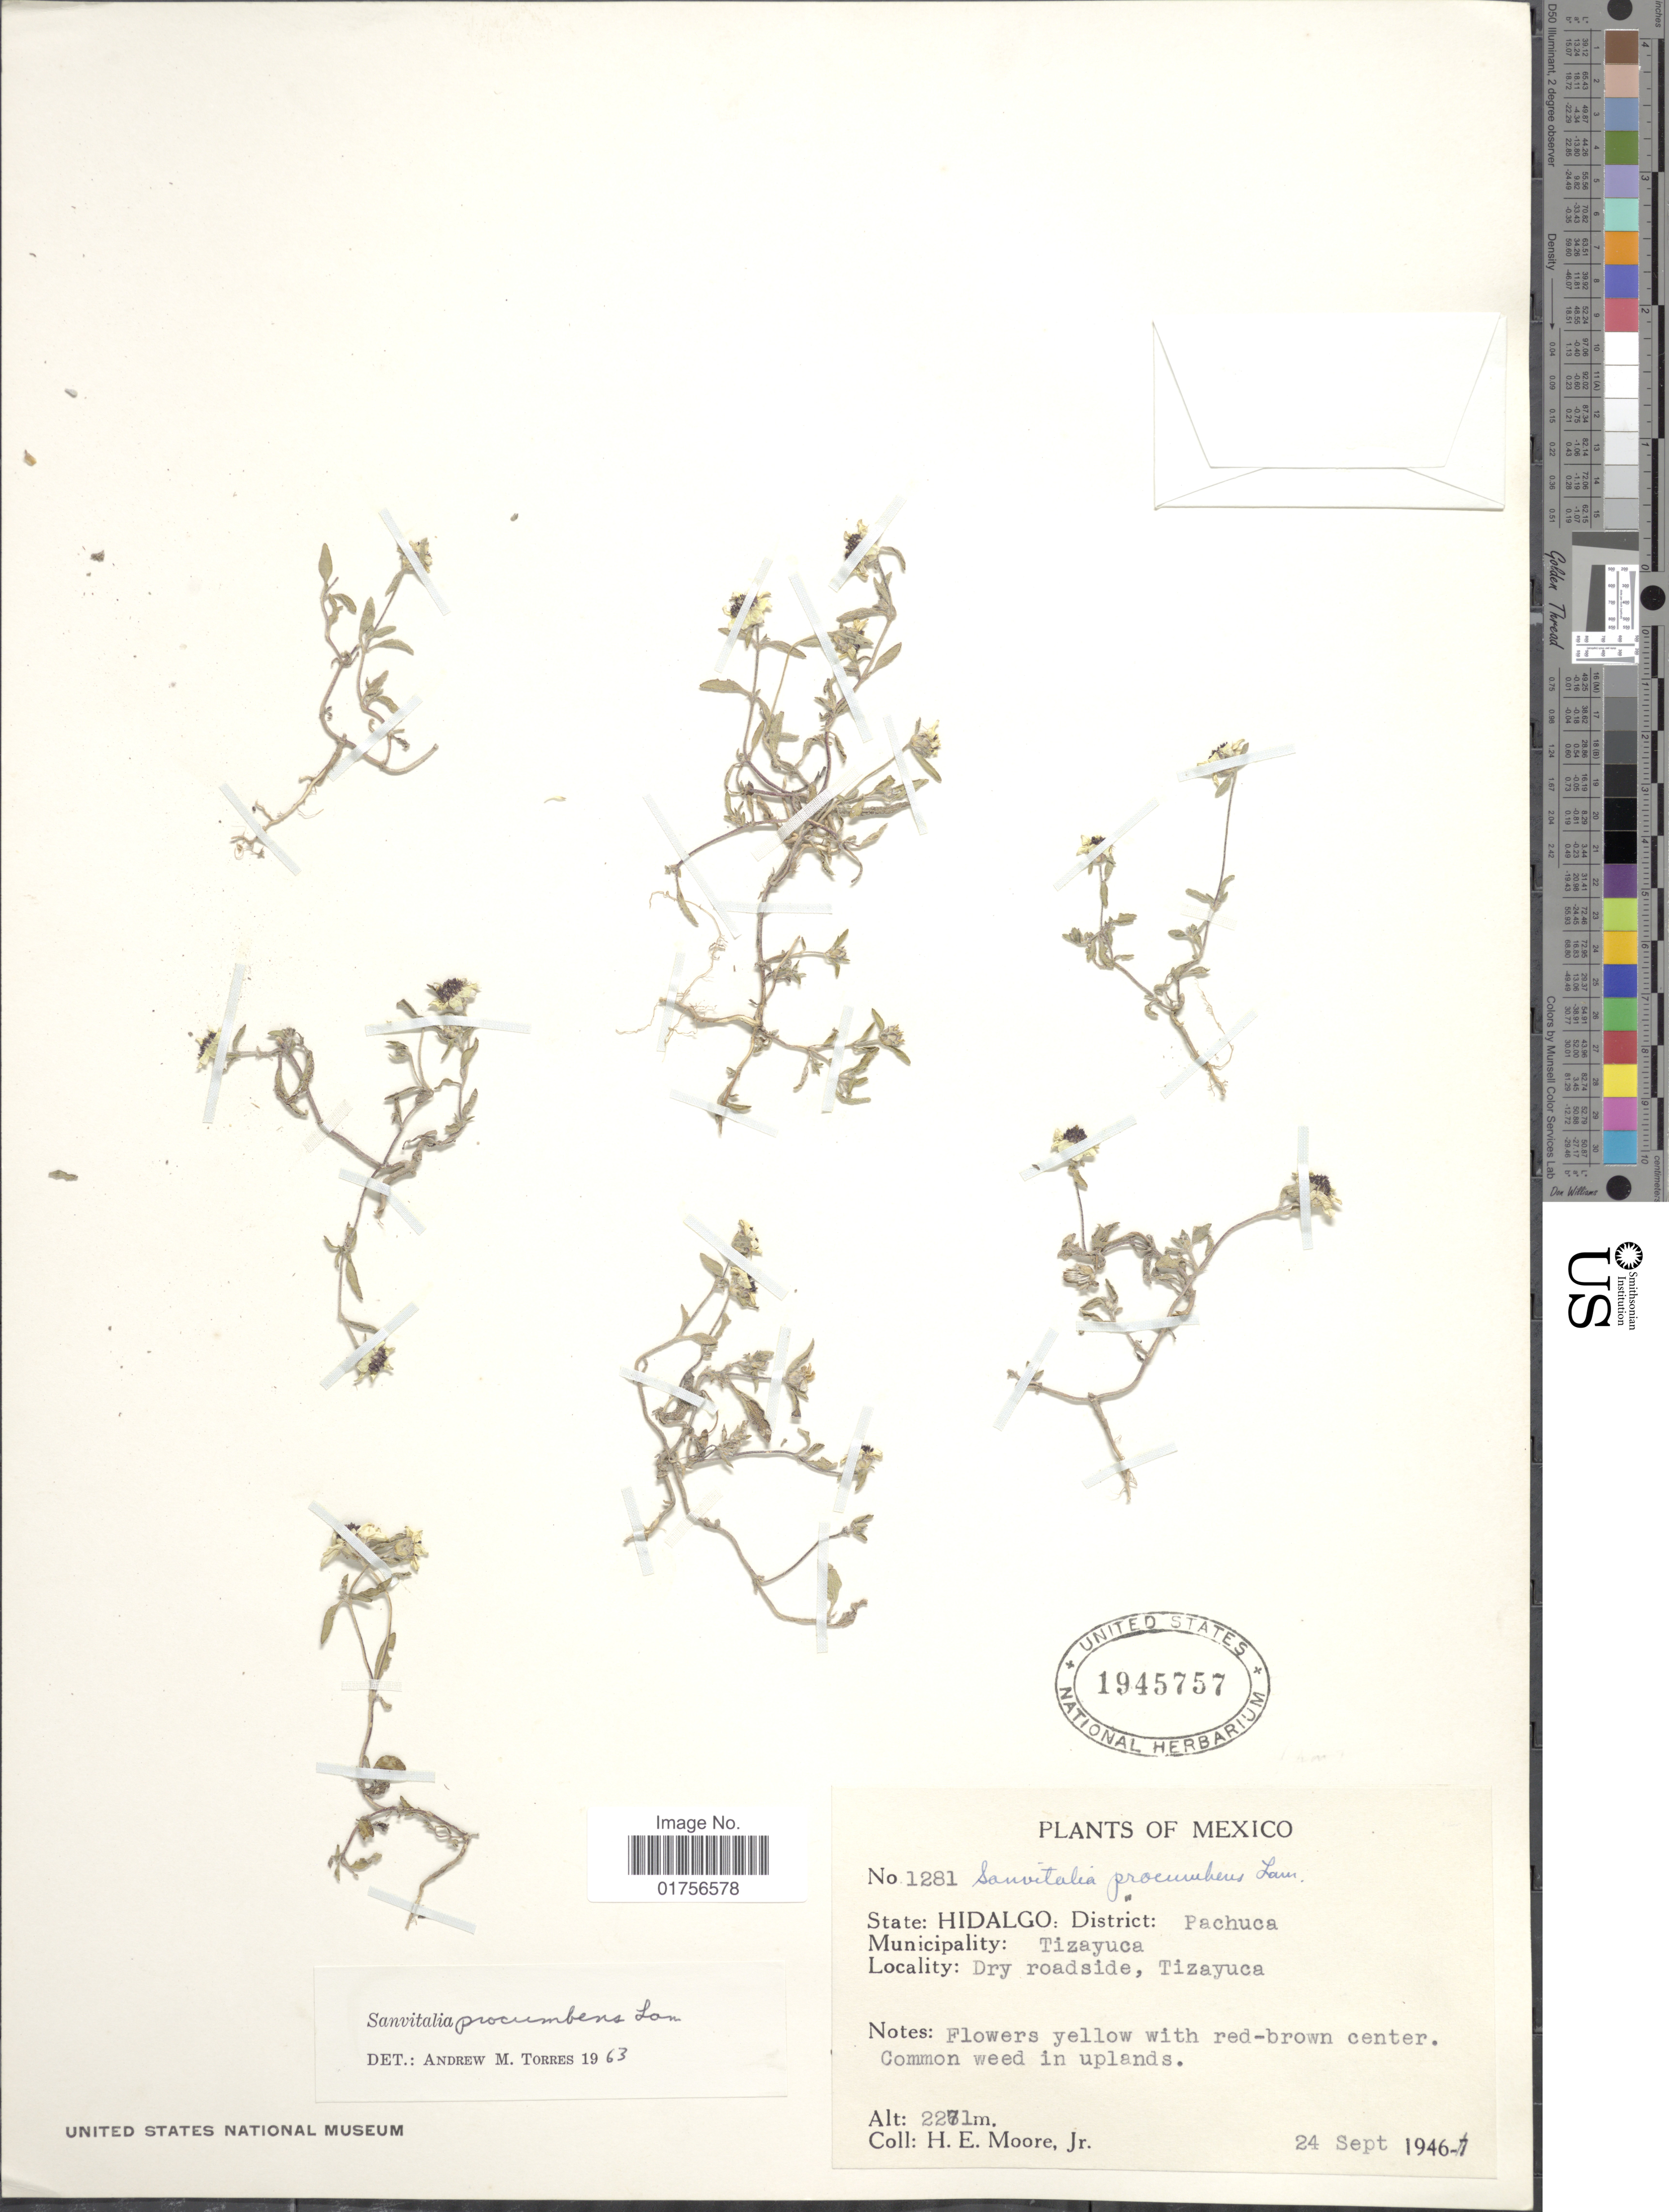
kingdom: Plantae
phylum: Tracheophyta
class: Magnoliopsida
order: Asterales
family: Asteraceae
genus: Sanvitalia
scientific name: Sanvitalia procumbens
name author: Lam.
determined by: Skibicki, Samuel V.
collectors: H. Moore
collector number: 1281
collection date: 1946-09-24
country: Mexico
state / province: Hidalgo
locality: State: Hidalgo, District: Pachuca, Municipality: Tizayuca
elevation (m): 2271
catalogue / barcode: US 1945757